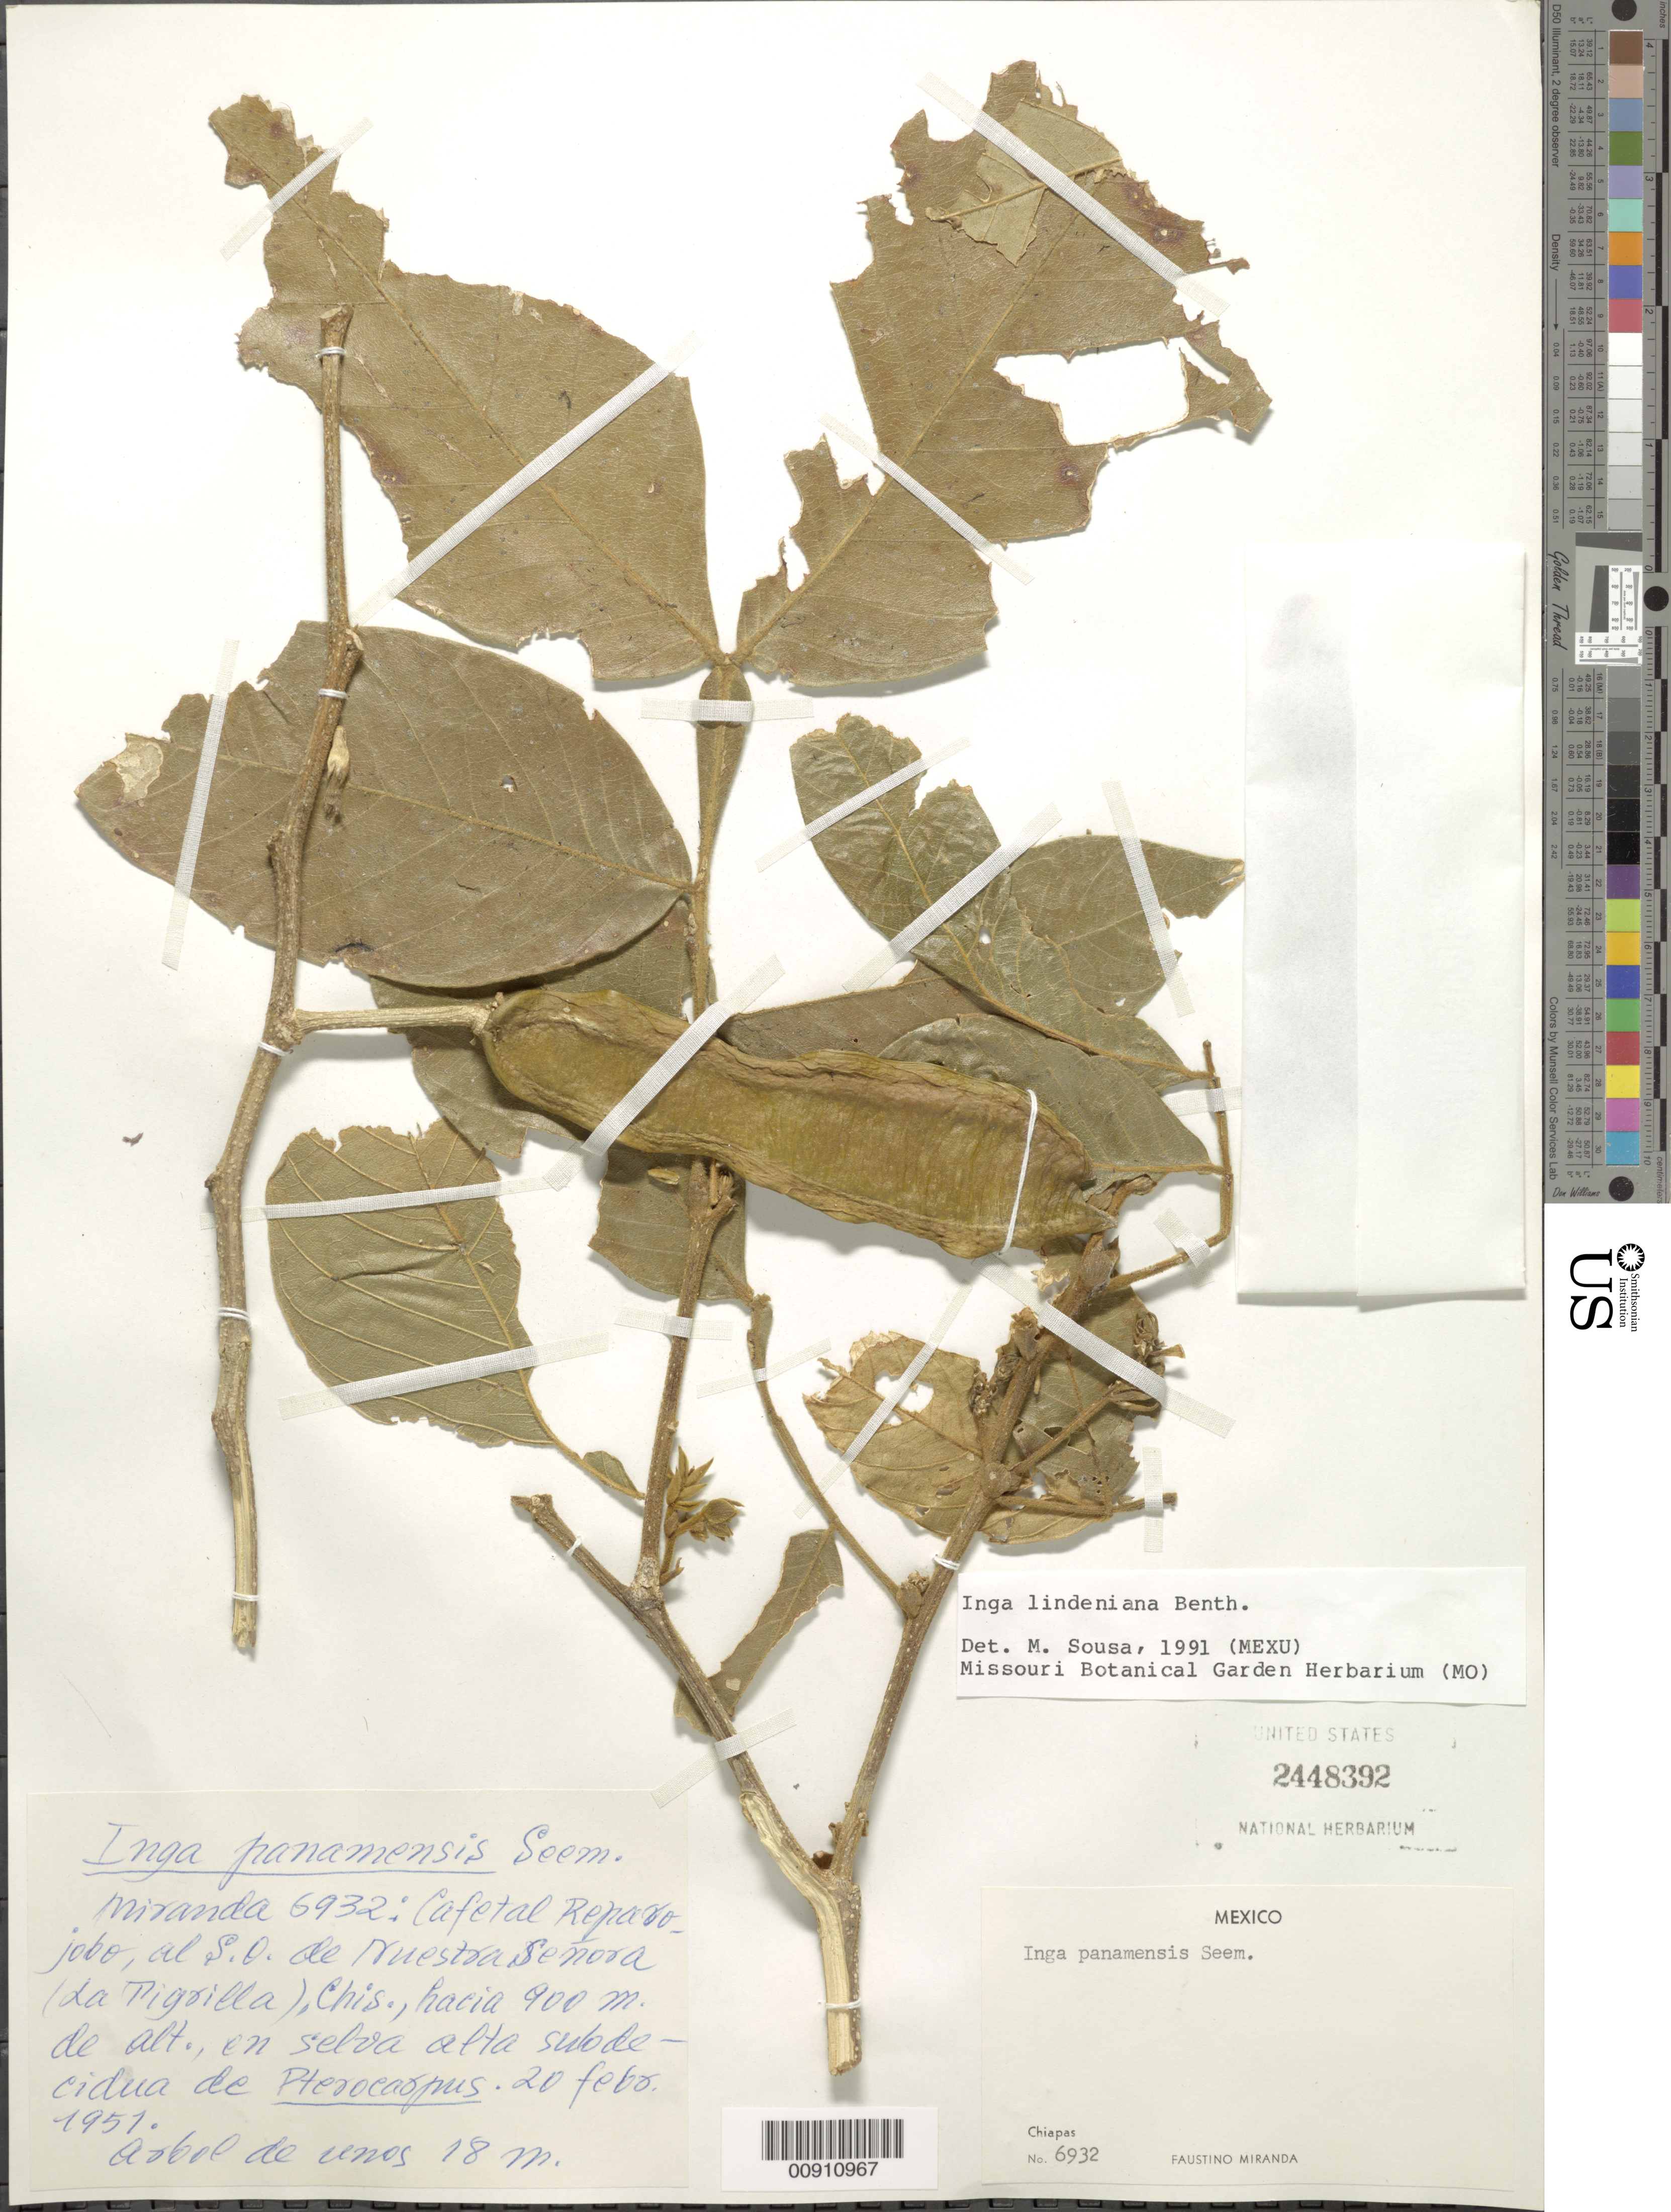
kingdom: Plantae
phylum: Tracheophyta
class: Magnoliopsida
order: Fabales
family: Fabaceae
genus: Inga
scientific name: Inga lindeniana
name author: Benth.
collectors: Miranda G., F.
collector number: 6932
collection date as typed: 20 Feb 1951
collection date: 1951-02-20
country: Mexico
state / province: Chiapas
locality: Cafetal Reparojobo, al S.O. de Nuestra Señora (La Tigrilla), Chiapas.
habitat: Selva alta subdecidua de Pterocarpus.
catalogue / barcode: US 2448392